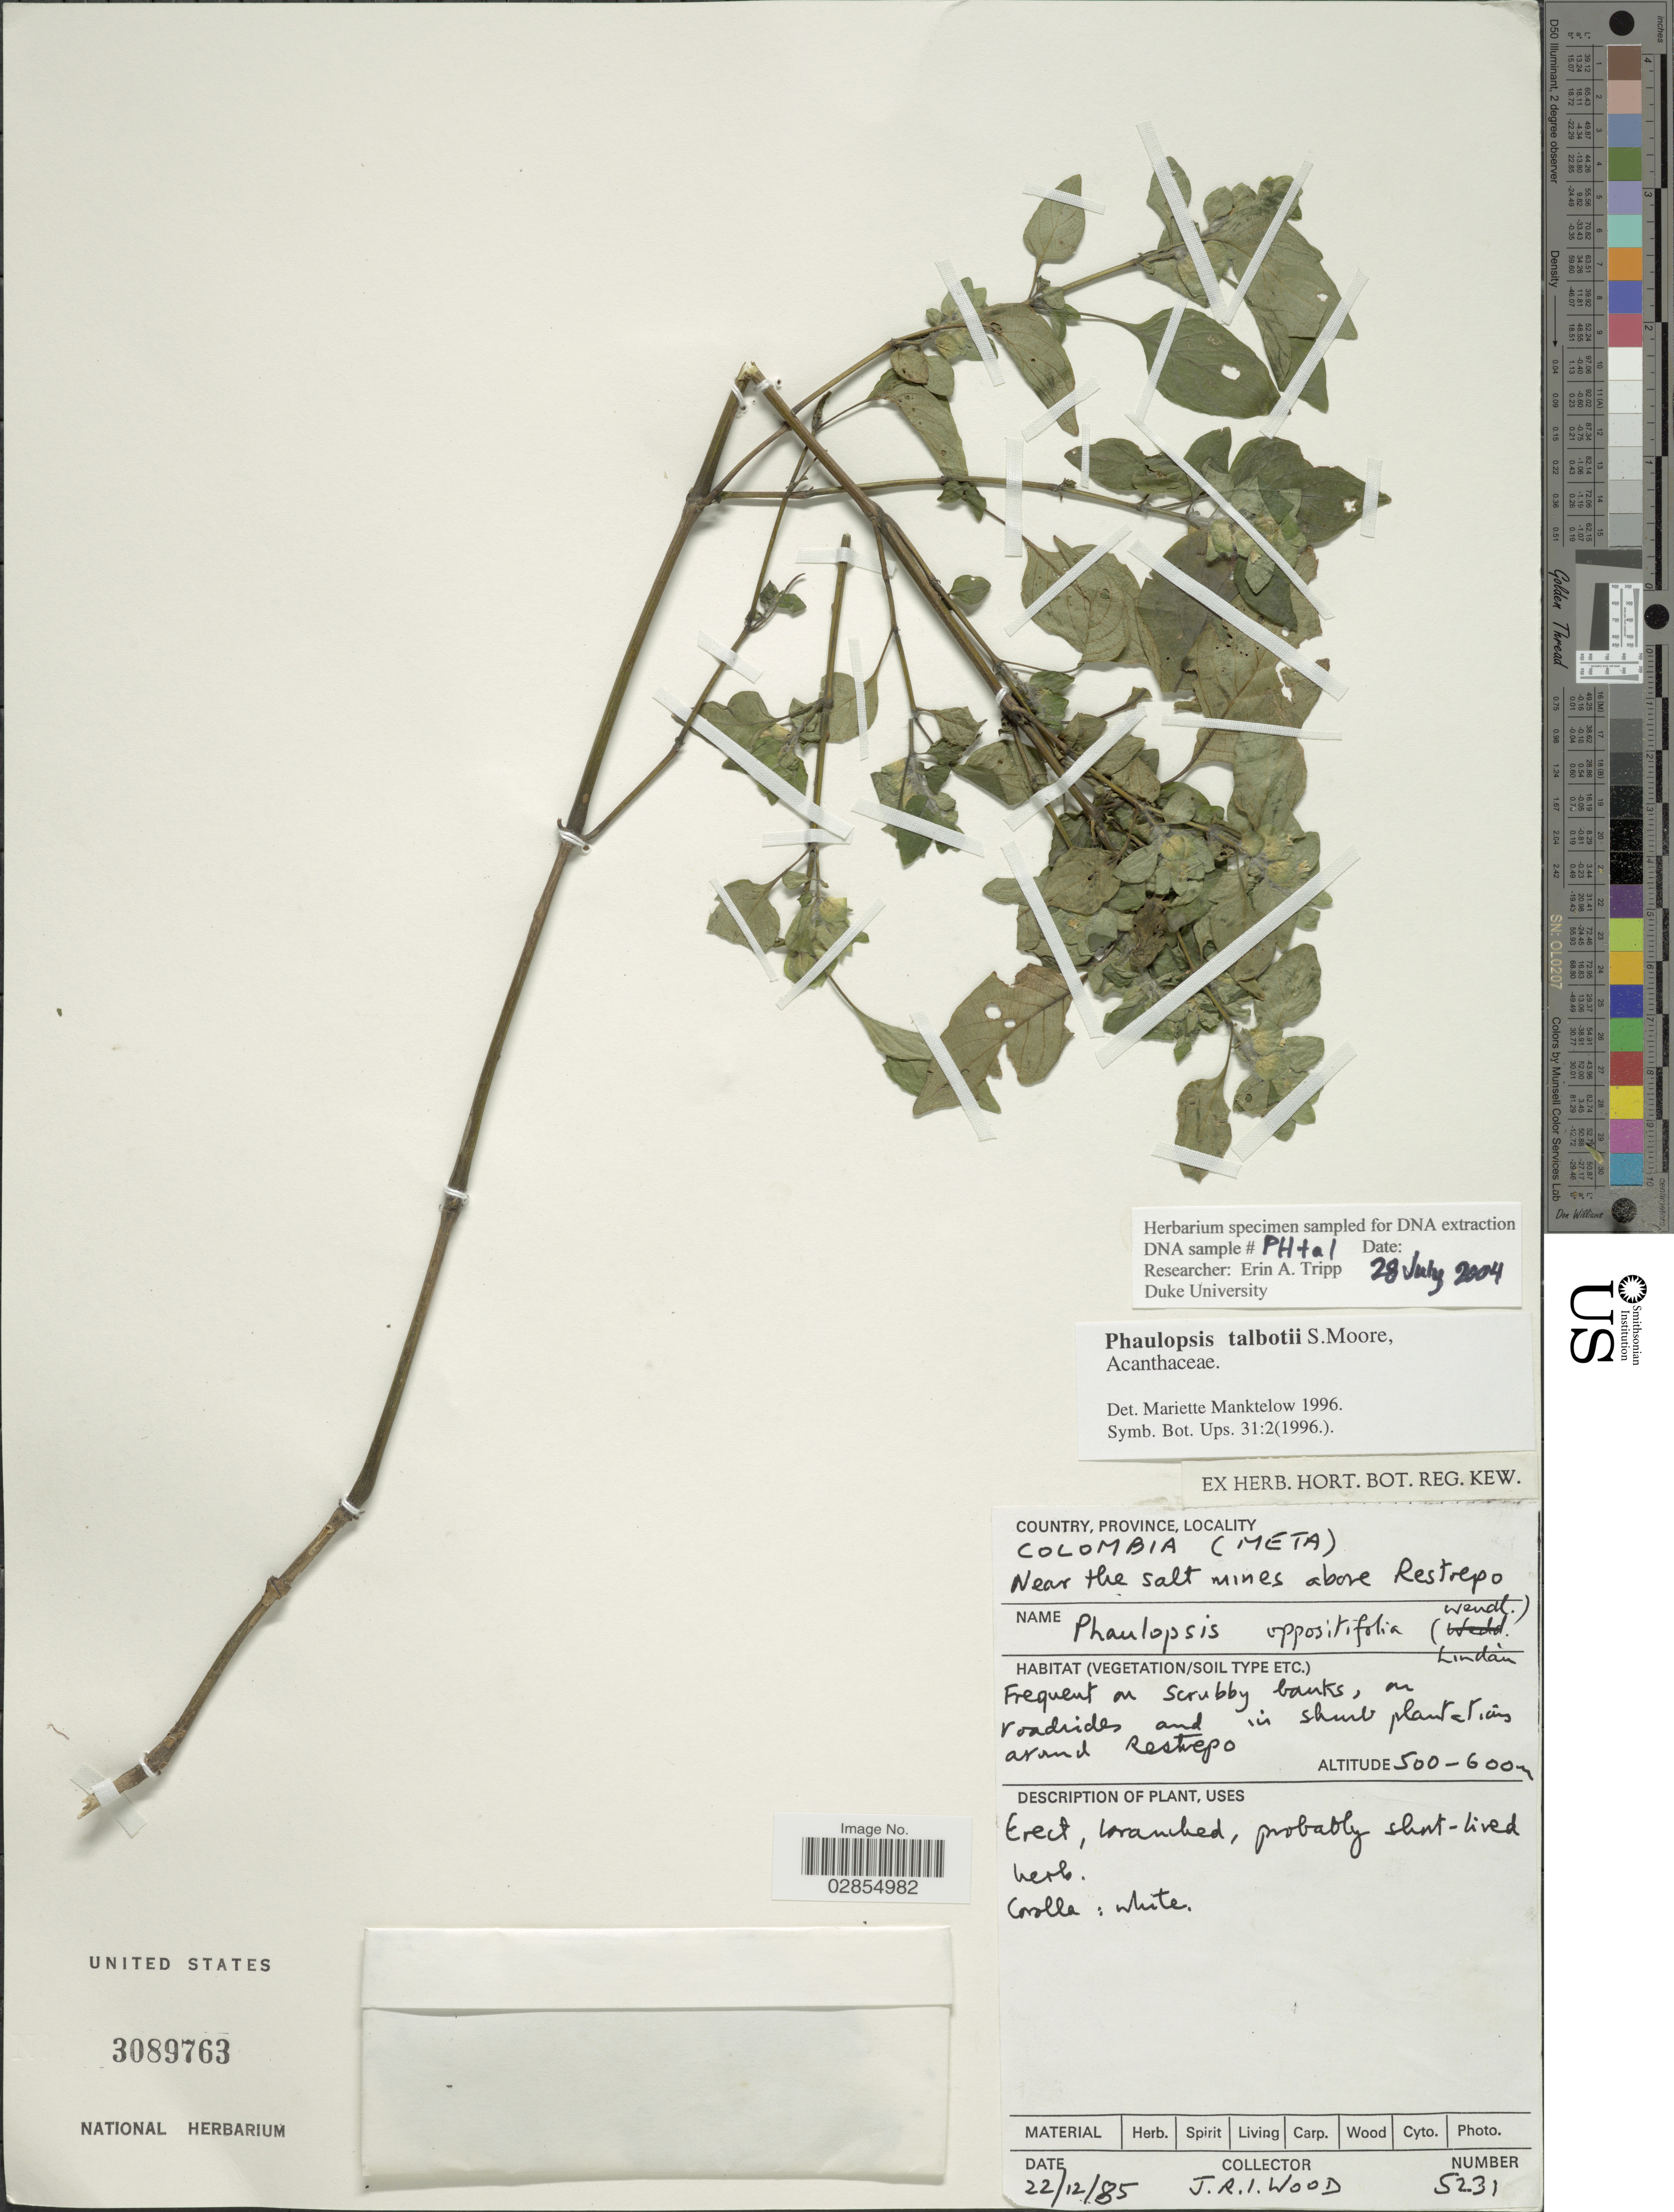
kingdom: Plantae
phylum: Tracheophyta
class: Magnoliopsida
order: Lamiales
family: Acanthaceae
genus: Phaulopsis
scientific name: Phaulopsis talbotii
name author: S. Moore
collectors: J. R. I. Wood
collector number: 5231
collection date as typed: Transcribed d/m/y: 22/12/85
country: Colombia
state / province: Meta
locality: Near the salt mines above Restrepo, Frequent on scrubby banks, on roadsides and in shrub plantations around Restrepo.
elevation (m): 500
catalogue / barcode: US 3089763